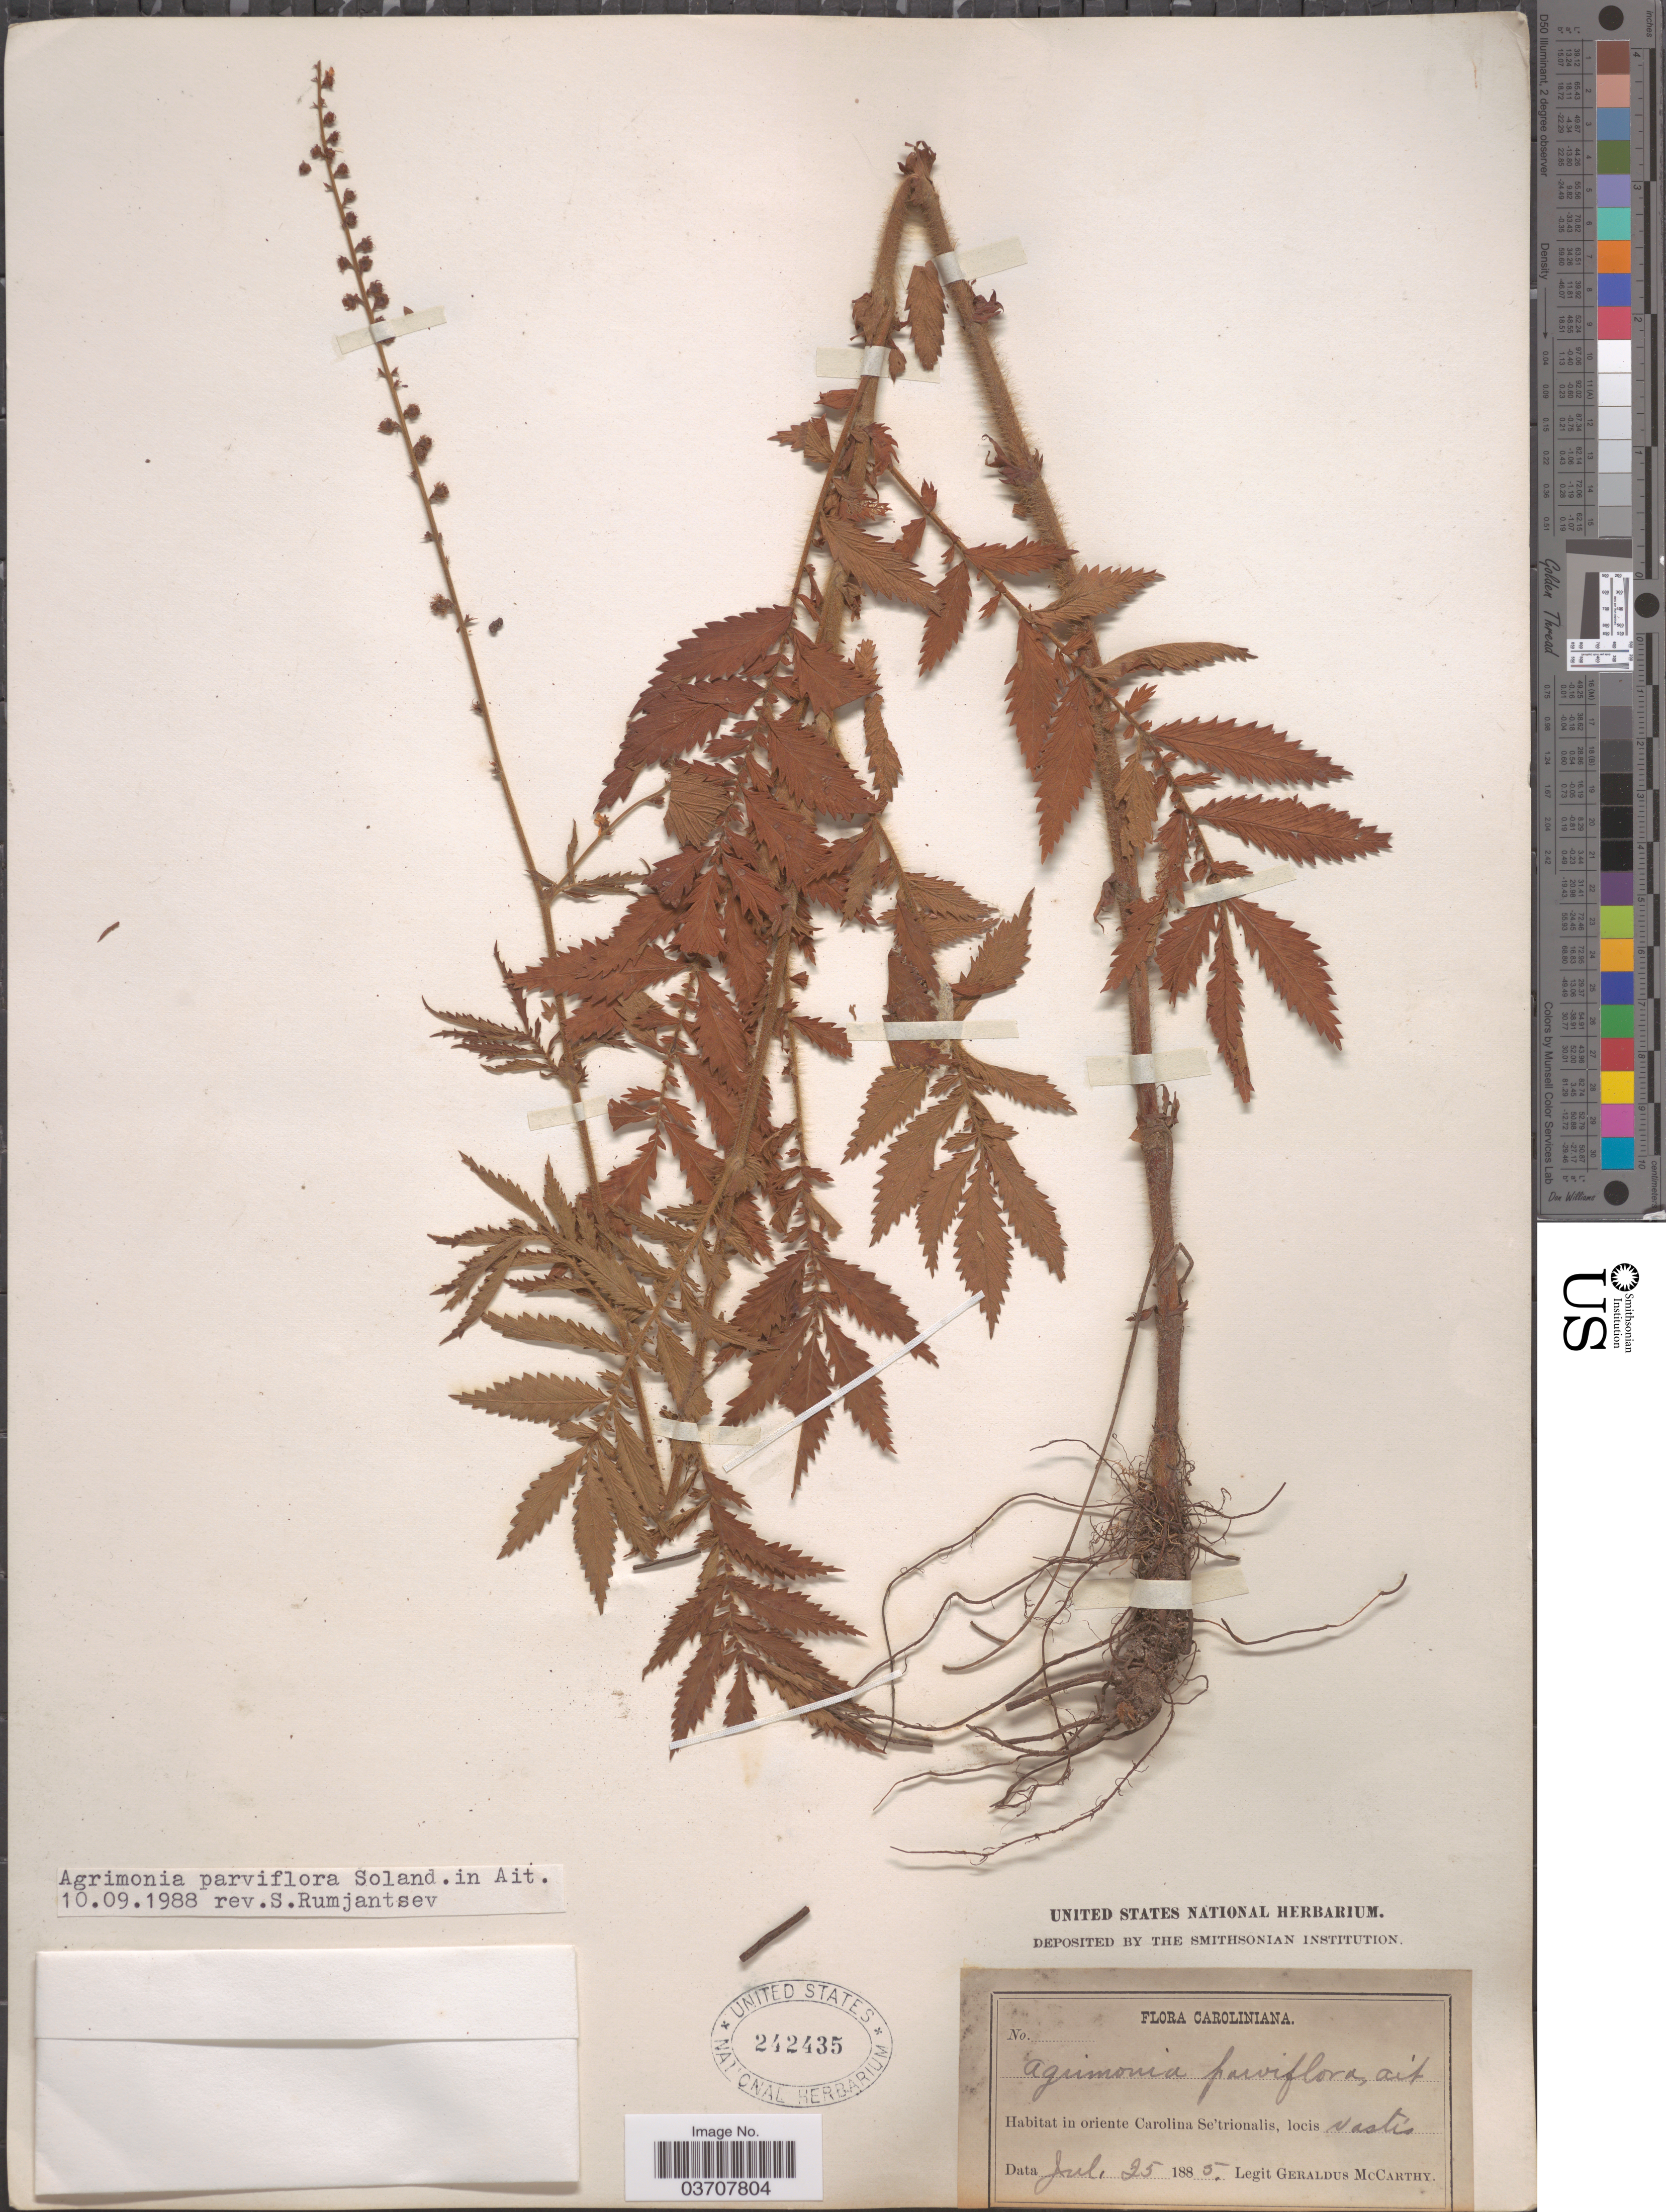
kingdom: Plantae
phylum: Tracheophyta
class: Magnoliopsida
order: Rosales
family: Rosaceae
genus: Agrimonia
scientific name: Agrimonia parviflora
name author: Aiton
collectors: M. McCarthy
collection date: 1885-07-25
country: United States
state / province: North Carolina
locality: Caroliniana. In oriente Carolina Se'trionalis, locis vastis.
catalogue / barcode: US 242435